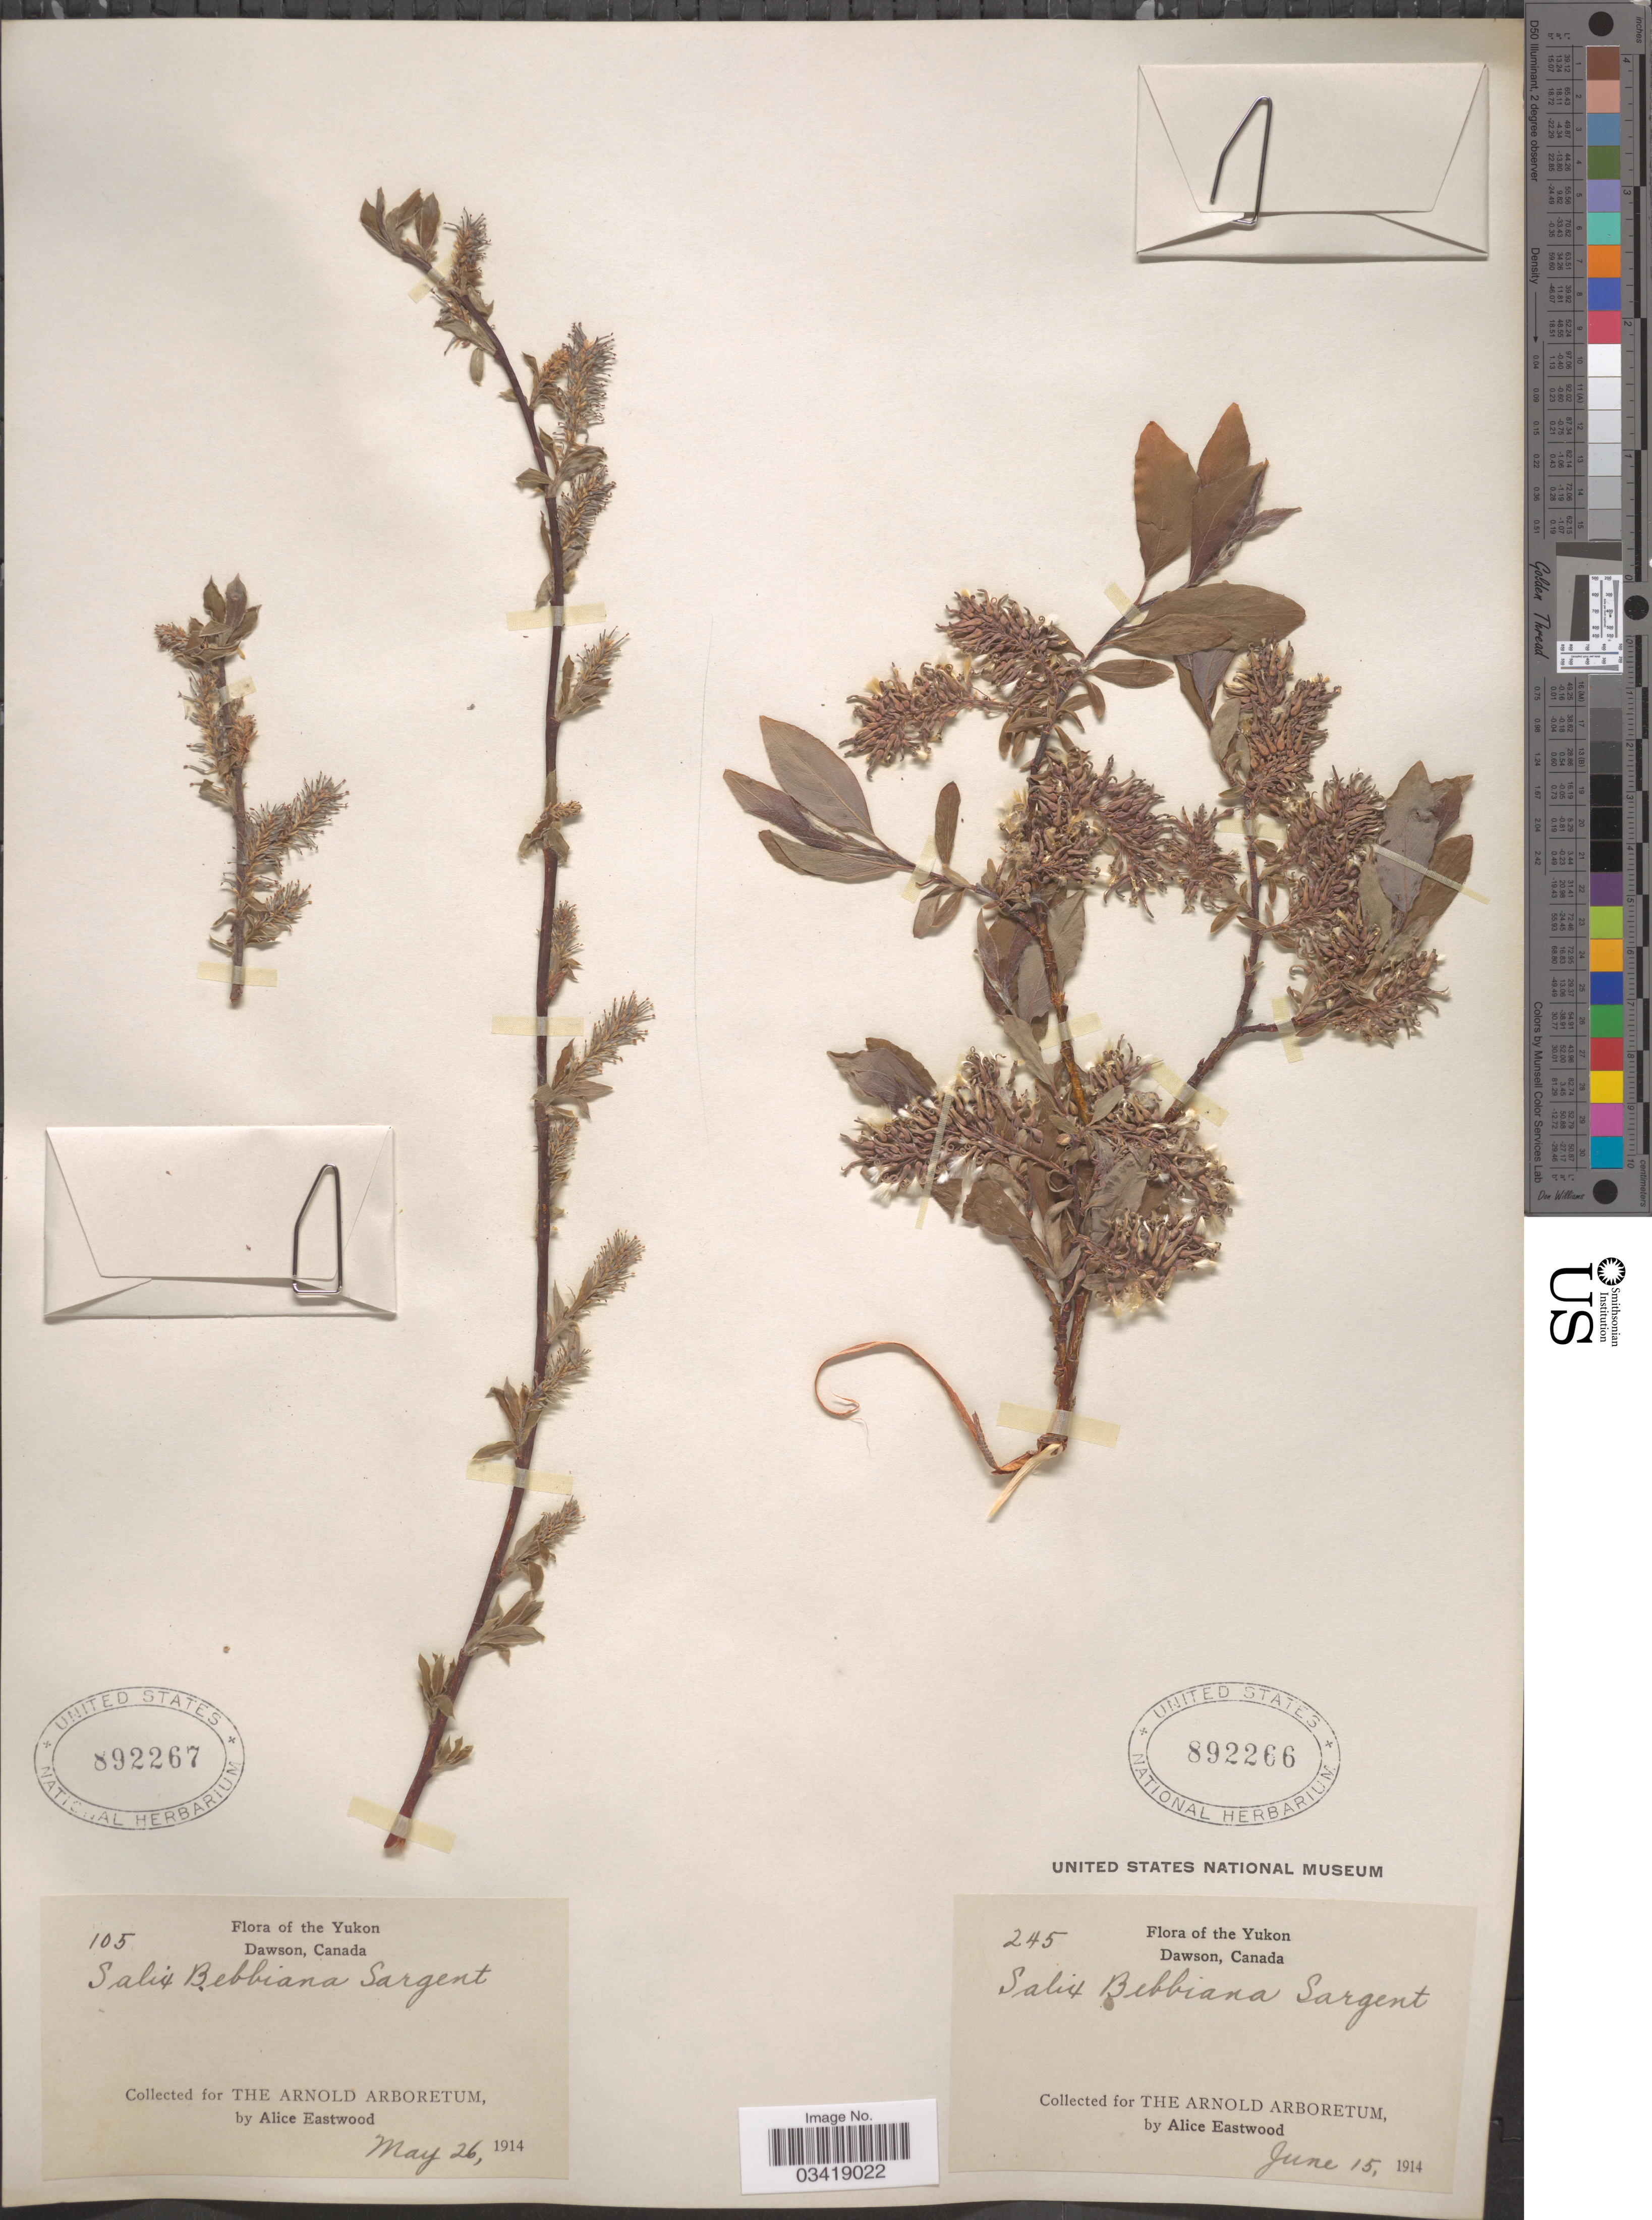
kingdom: Plantae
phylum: Tracheophyta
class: Magnoliopsida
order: Malpighiales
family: Salicaceae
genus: Salix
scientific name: Salix bebbiana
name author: Sarg.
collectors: A. Eastwood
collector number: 105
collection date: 1914-05-26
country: Canada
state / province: Yukon Territory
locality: Yukon. Dawson.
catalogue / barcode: US 892267-2